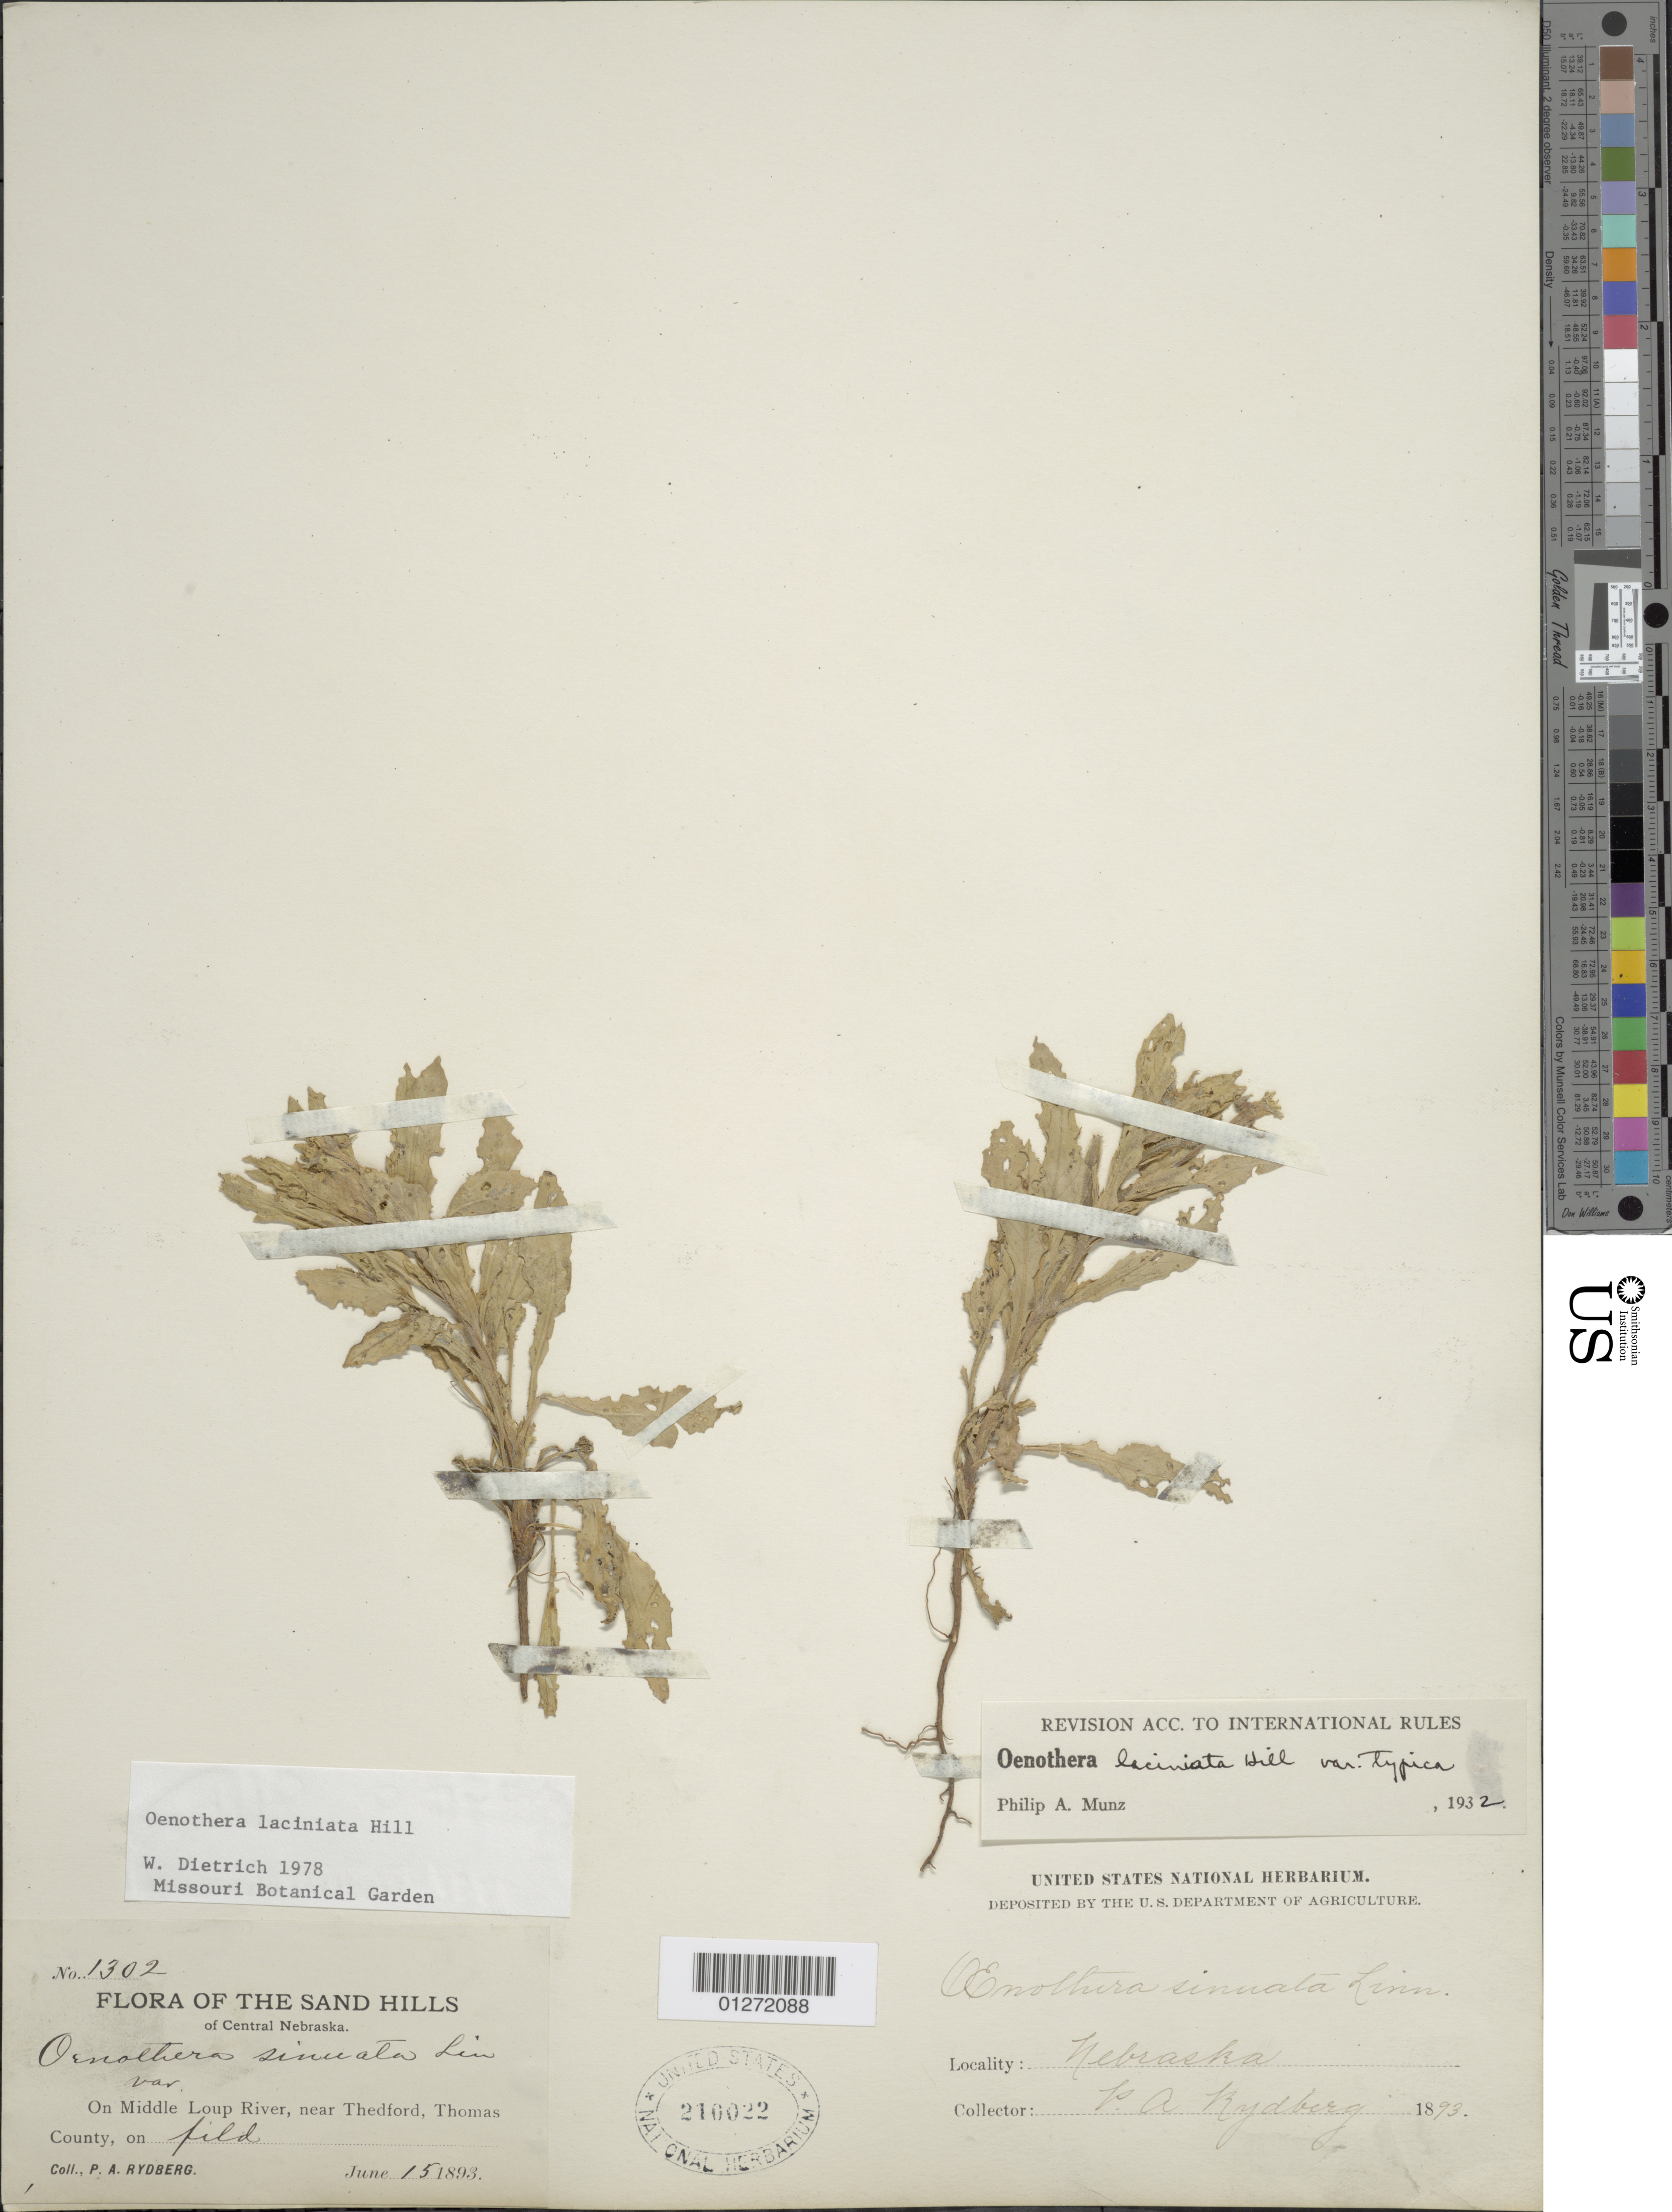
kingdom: Plantae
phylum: Tracheophyta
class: Magnoliopsida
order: Myrtales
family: Onagraceae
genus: Oenothera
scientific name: Oenothera laciniata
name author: Hill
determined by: Dietrich, W.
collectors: P. A. Rydberg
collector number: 1302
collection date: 1893-06-15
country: United States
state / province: Nebraska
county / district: Thomas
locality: On Middle Loup River, near Thedford.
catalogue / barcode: US 210022